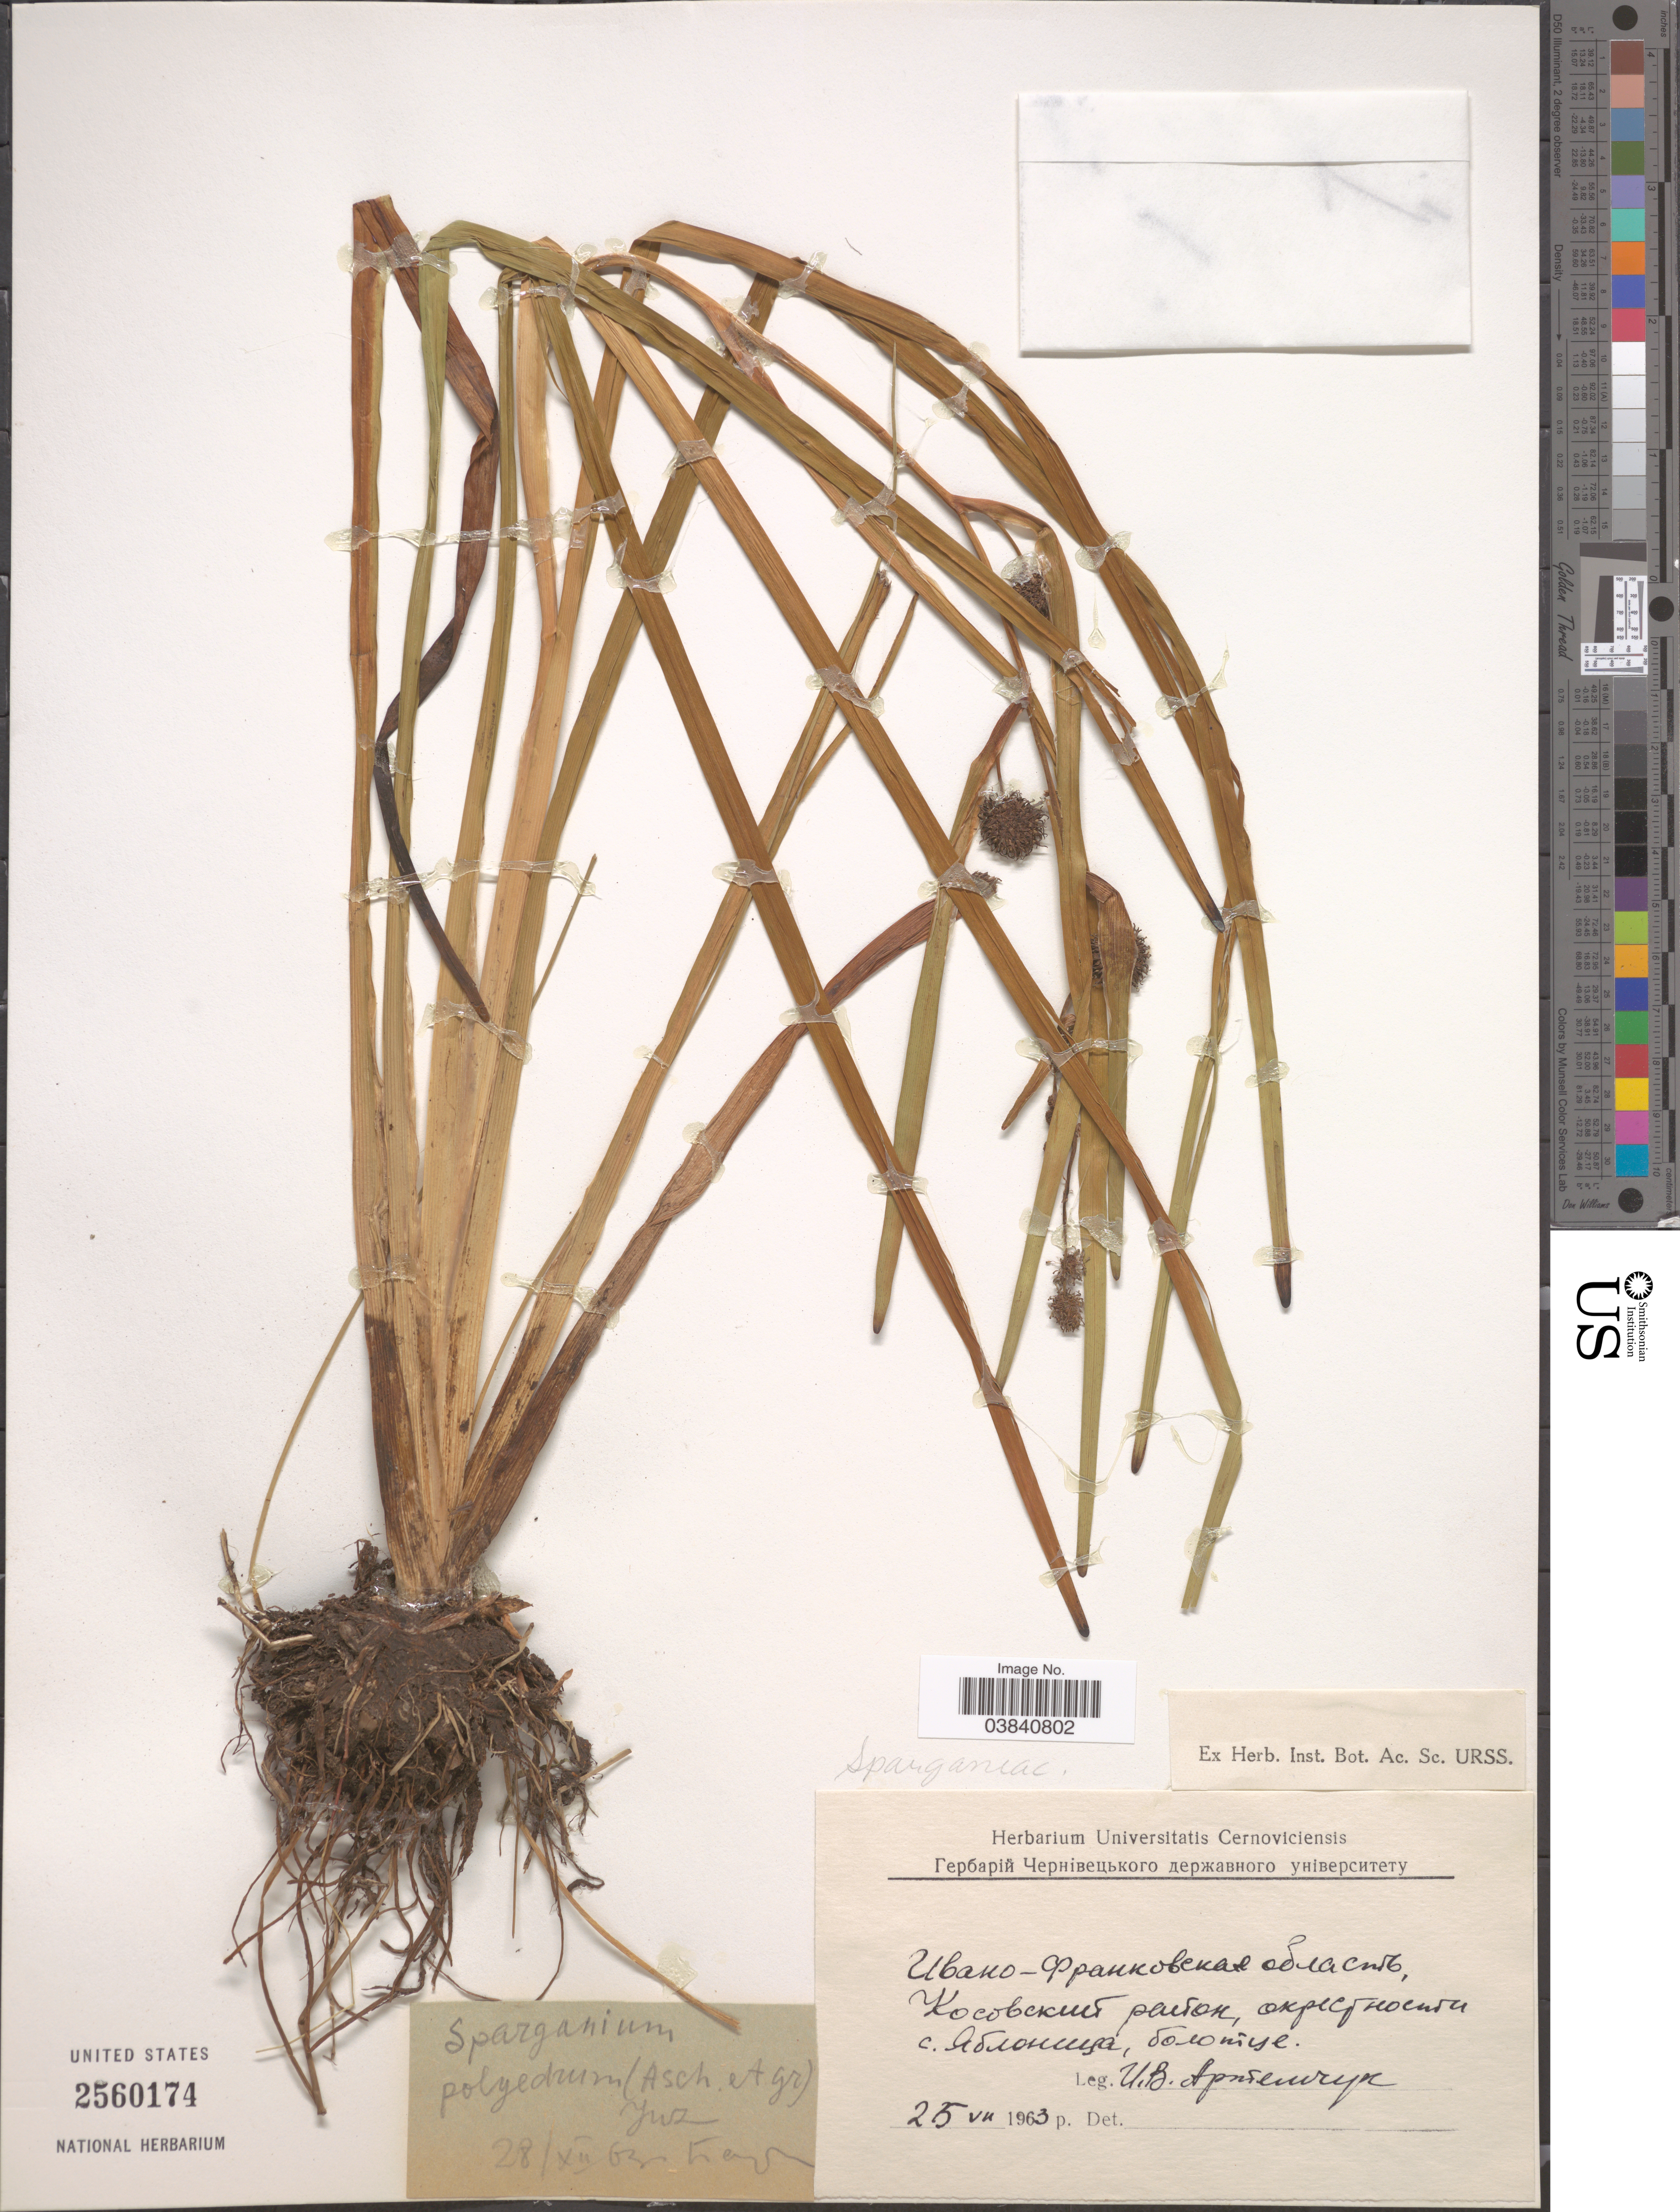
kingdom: Plantae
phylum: Tracheophyta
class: Liliopsida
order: Poales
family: Typhaceae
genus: Sparganium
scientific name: Sparganium polyedrum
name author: Asch. & Graebn.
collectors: I. Artemchuk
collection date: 1963-07-25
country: Ukraine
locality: Kosiv Rayon, vicinity of village Yablunytsya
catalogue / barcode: US 2560174